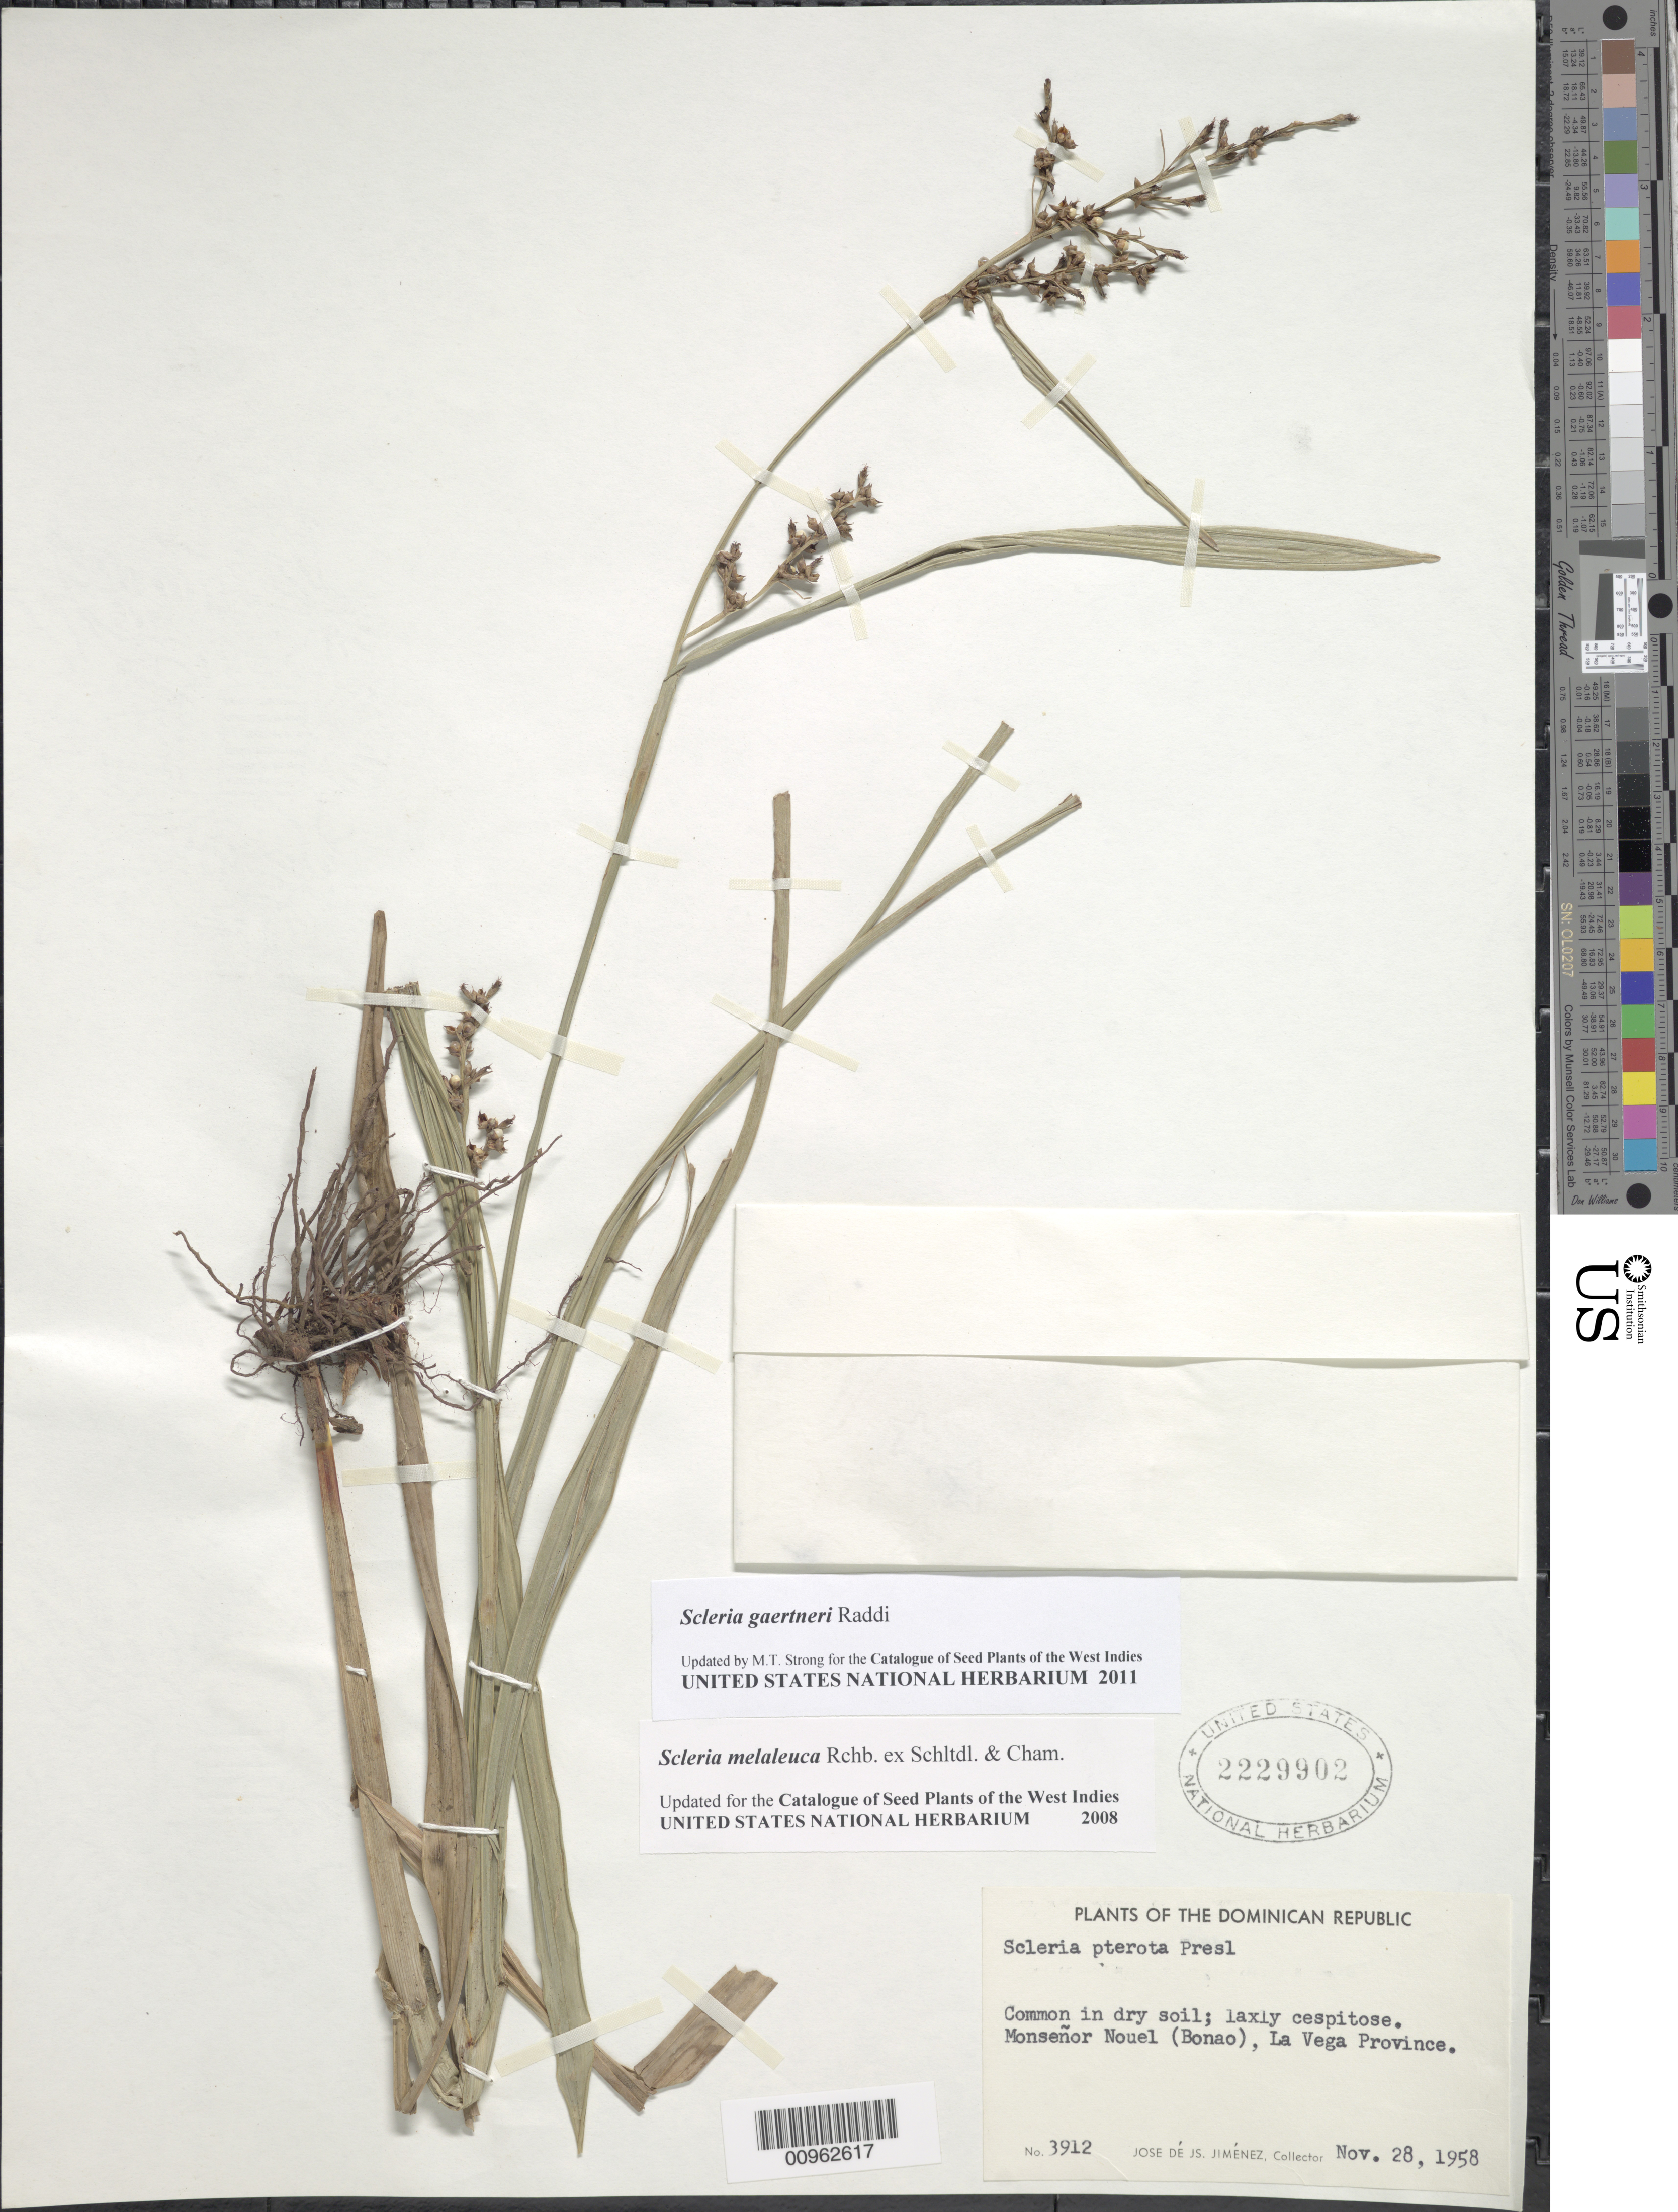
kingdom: Plantae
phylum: Tracheophyta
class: Liliopsida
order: Poales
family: Cyperaceae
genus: Scleria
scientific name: Scleria gaertneri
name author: Raddi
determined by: Strong, M. T., (US), Smithsonian Institution - National Museum of Natural History (UNITED STATES)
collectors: J. J. Jiménez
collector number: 3912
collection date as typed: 28 Nov 1958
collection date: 1958-11-28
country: Dominican Republic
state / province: La Vega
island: Hispaniola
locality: Monseñor Nouel (Bonao)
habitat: In dry soil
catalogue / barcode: US 2229902